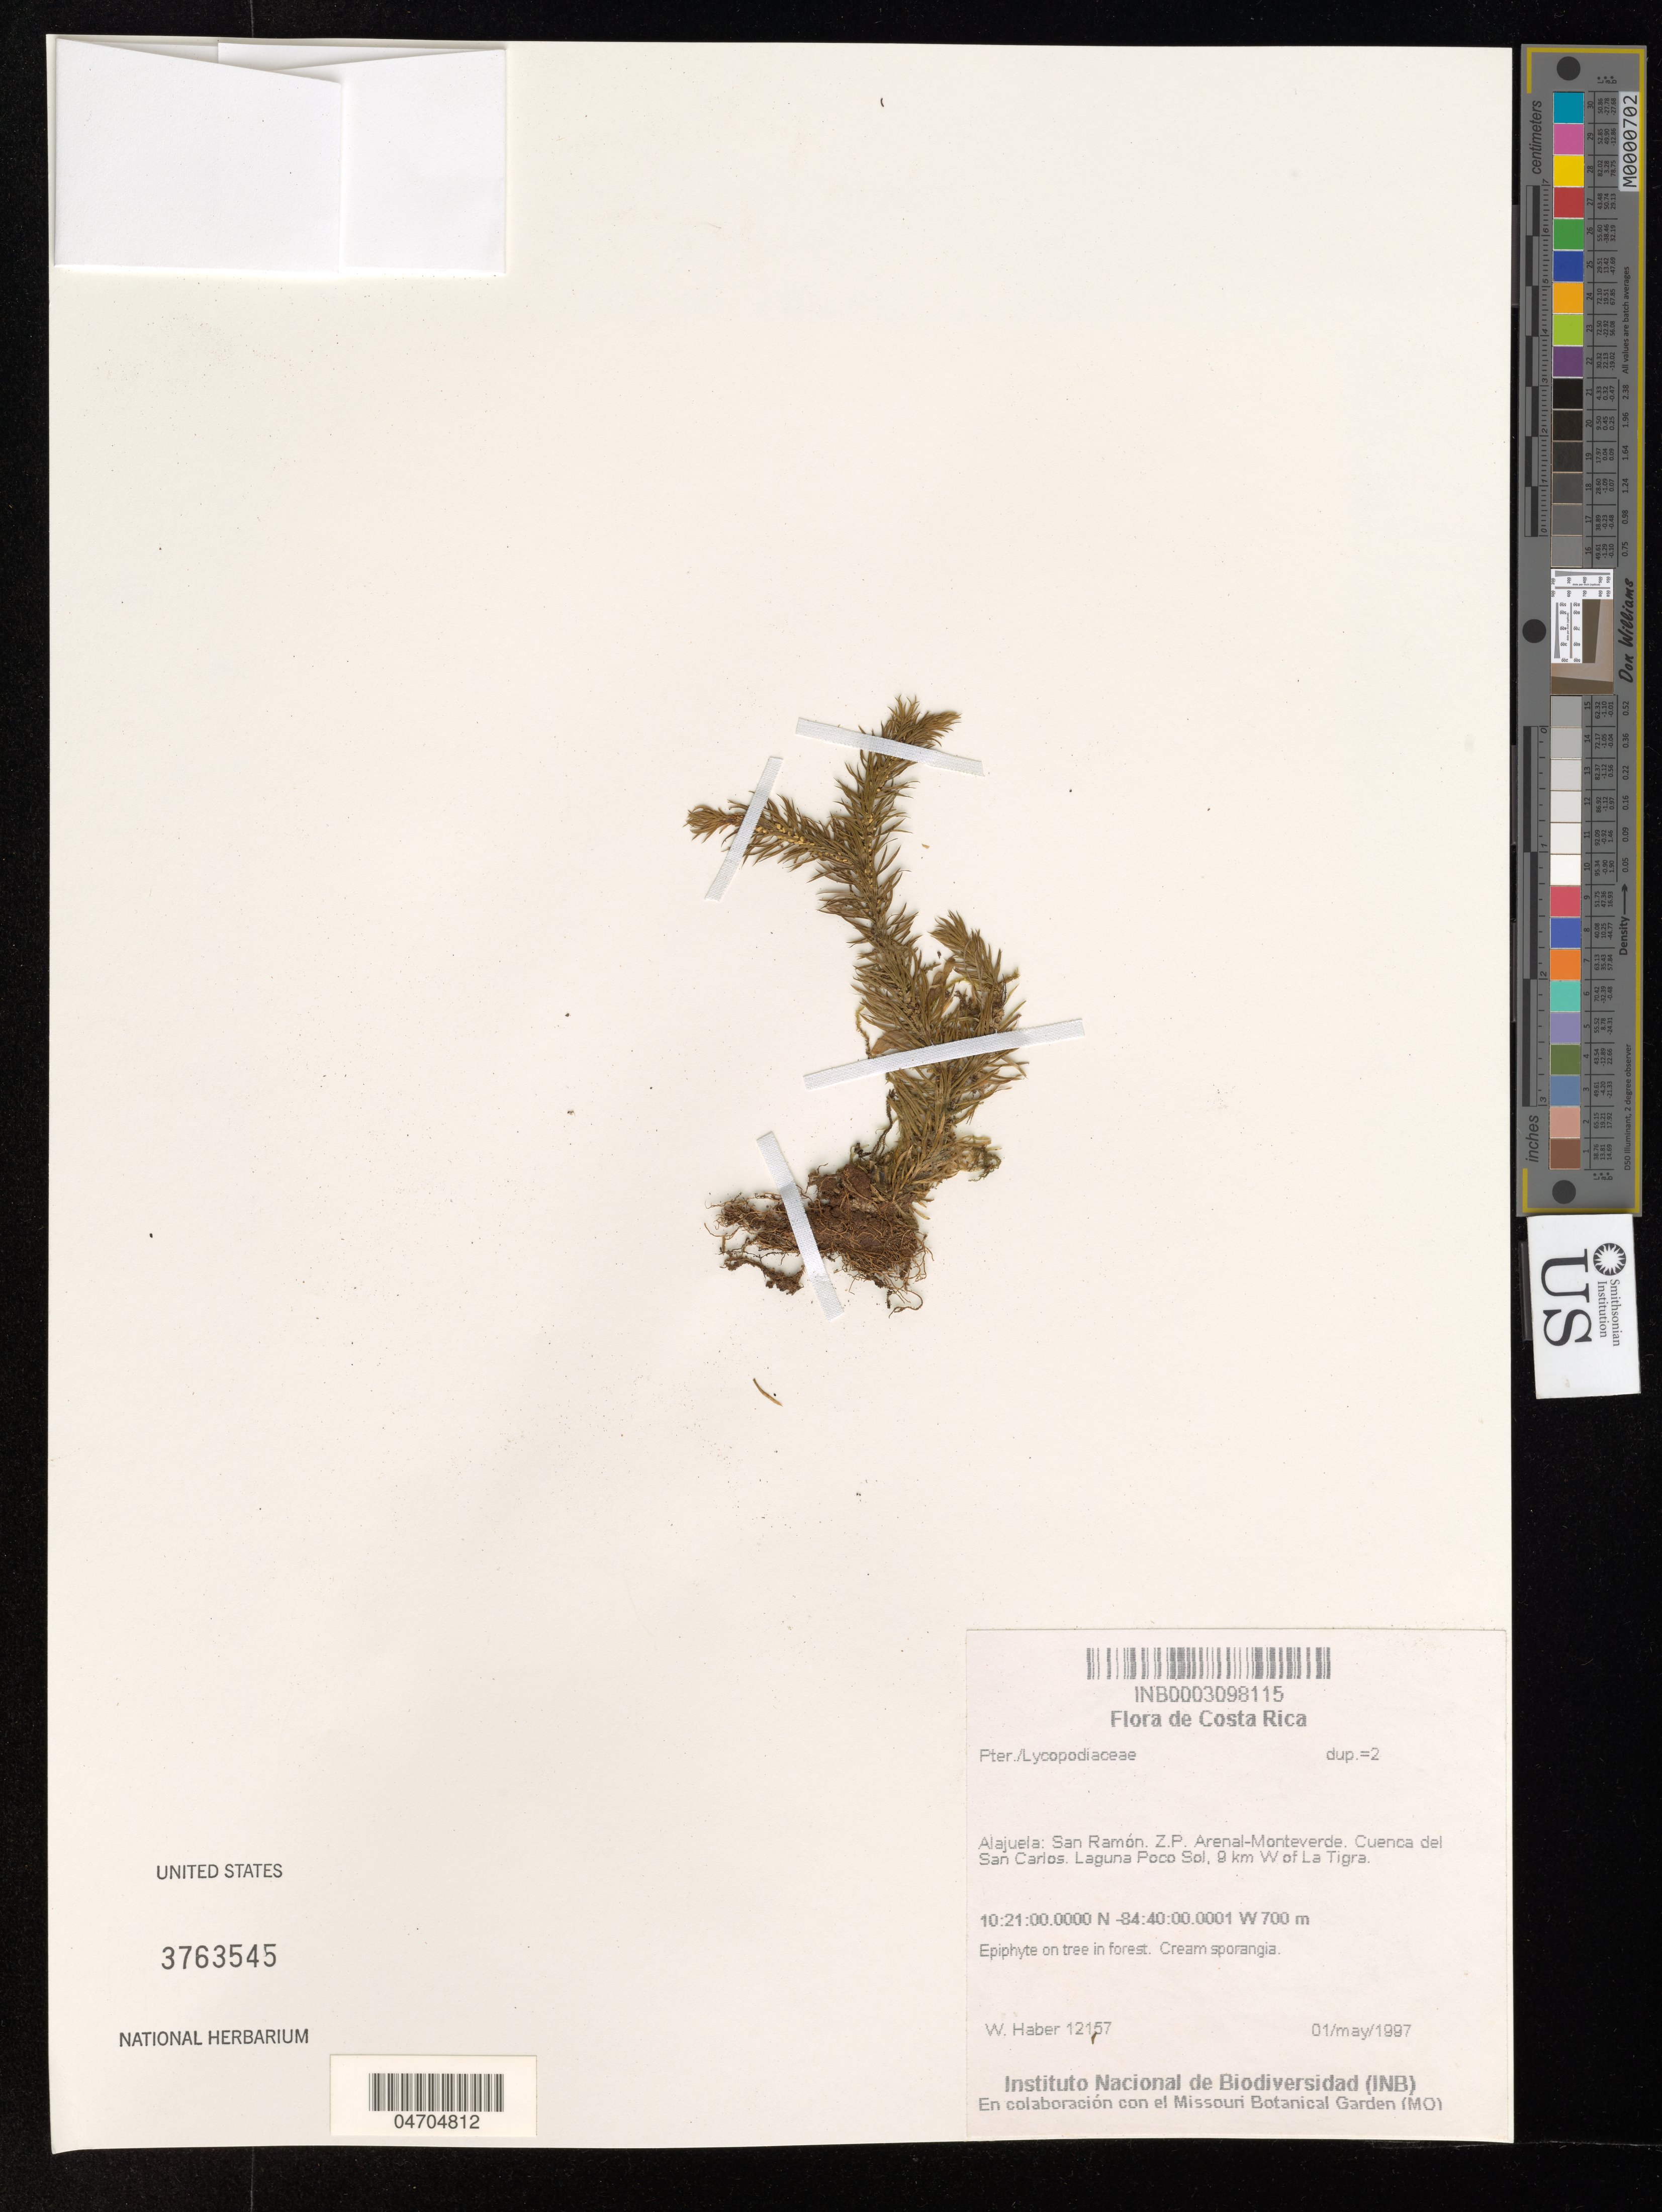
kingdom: Plantae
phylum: Tracheophyta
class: Lycopodiopsida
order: Lycopodiales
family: Lycopodiaceae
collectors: W. Haber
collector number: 12157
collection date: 1997-05-01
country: Costa Rica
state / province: Alajuela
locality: San Ramón. Z. P. Arenal-Monteverde. Cuenca del San Carlos. Laguna Poco Sol, 9 km W of La Tigra.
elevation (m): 700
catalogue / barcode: US 3763545